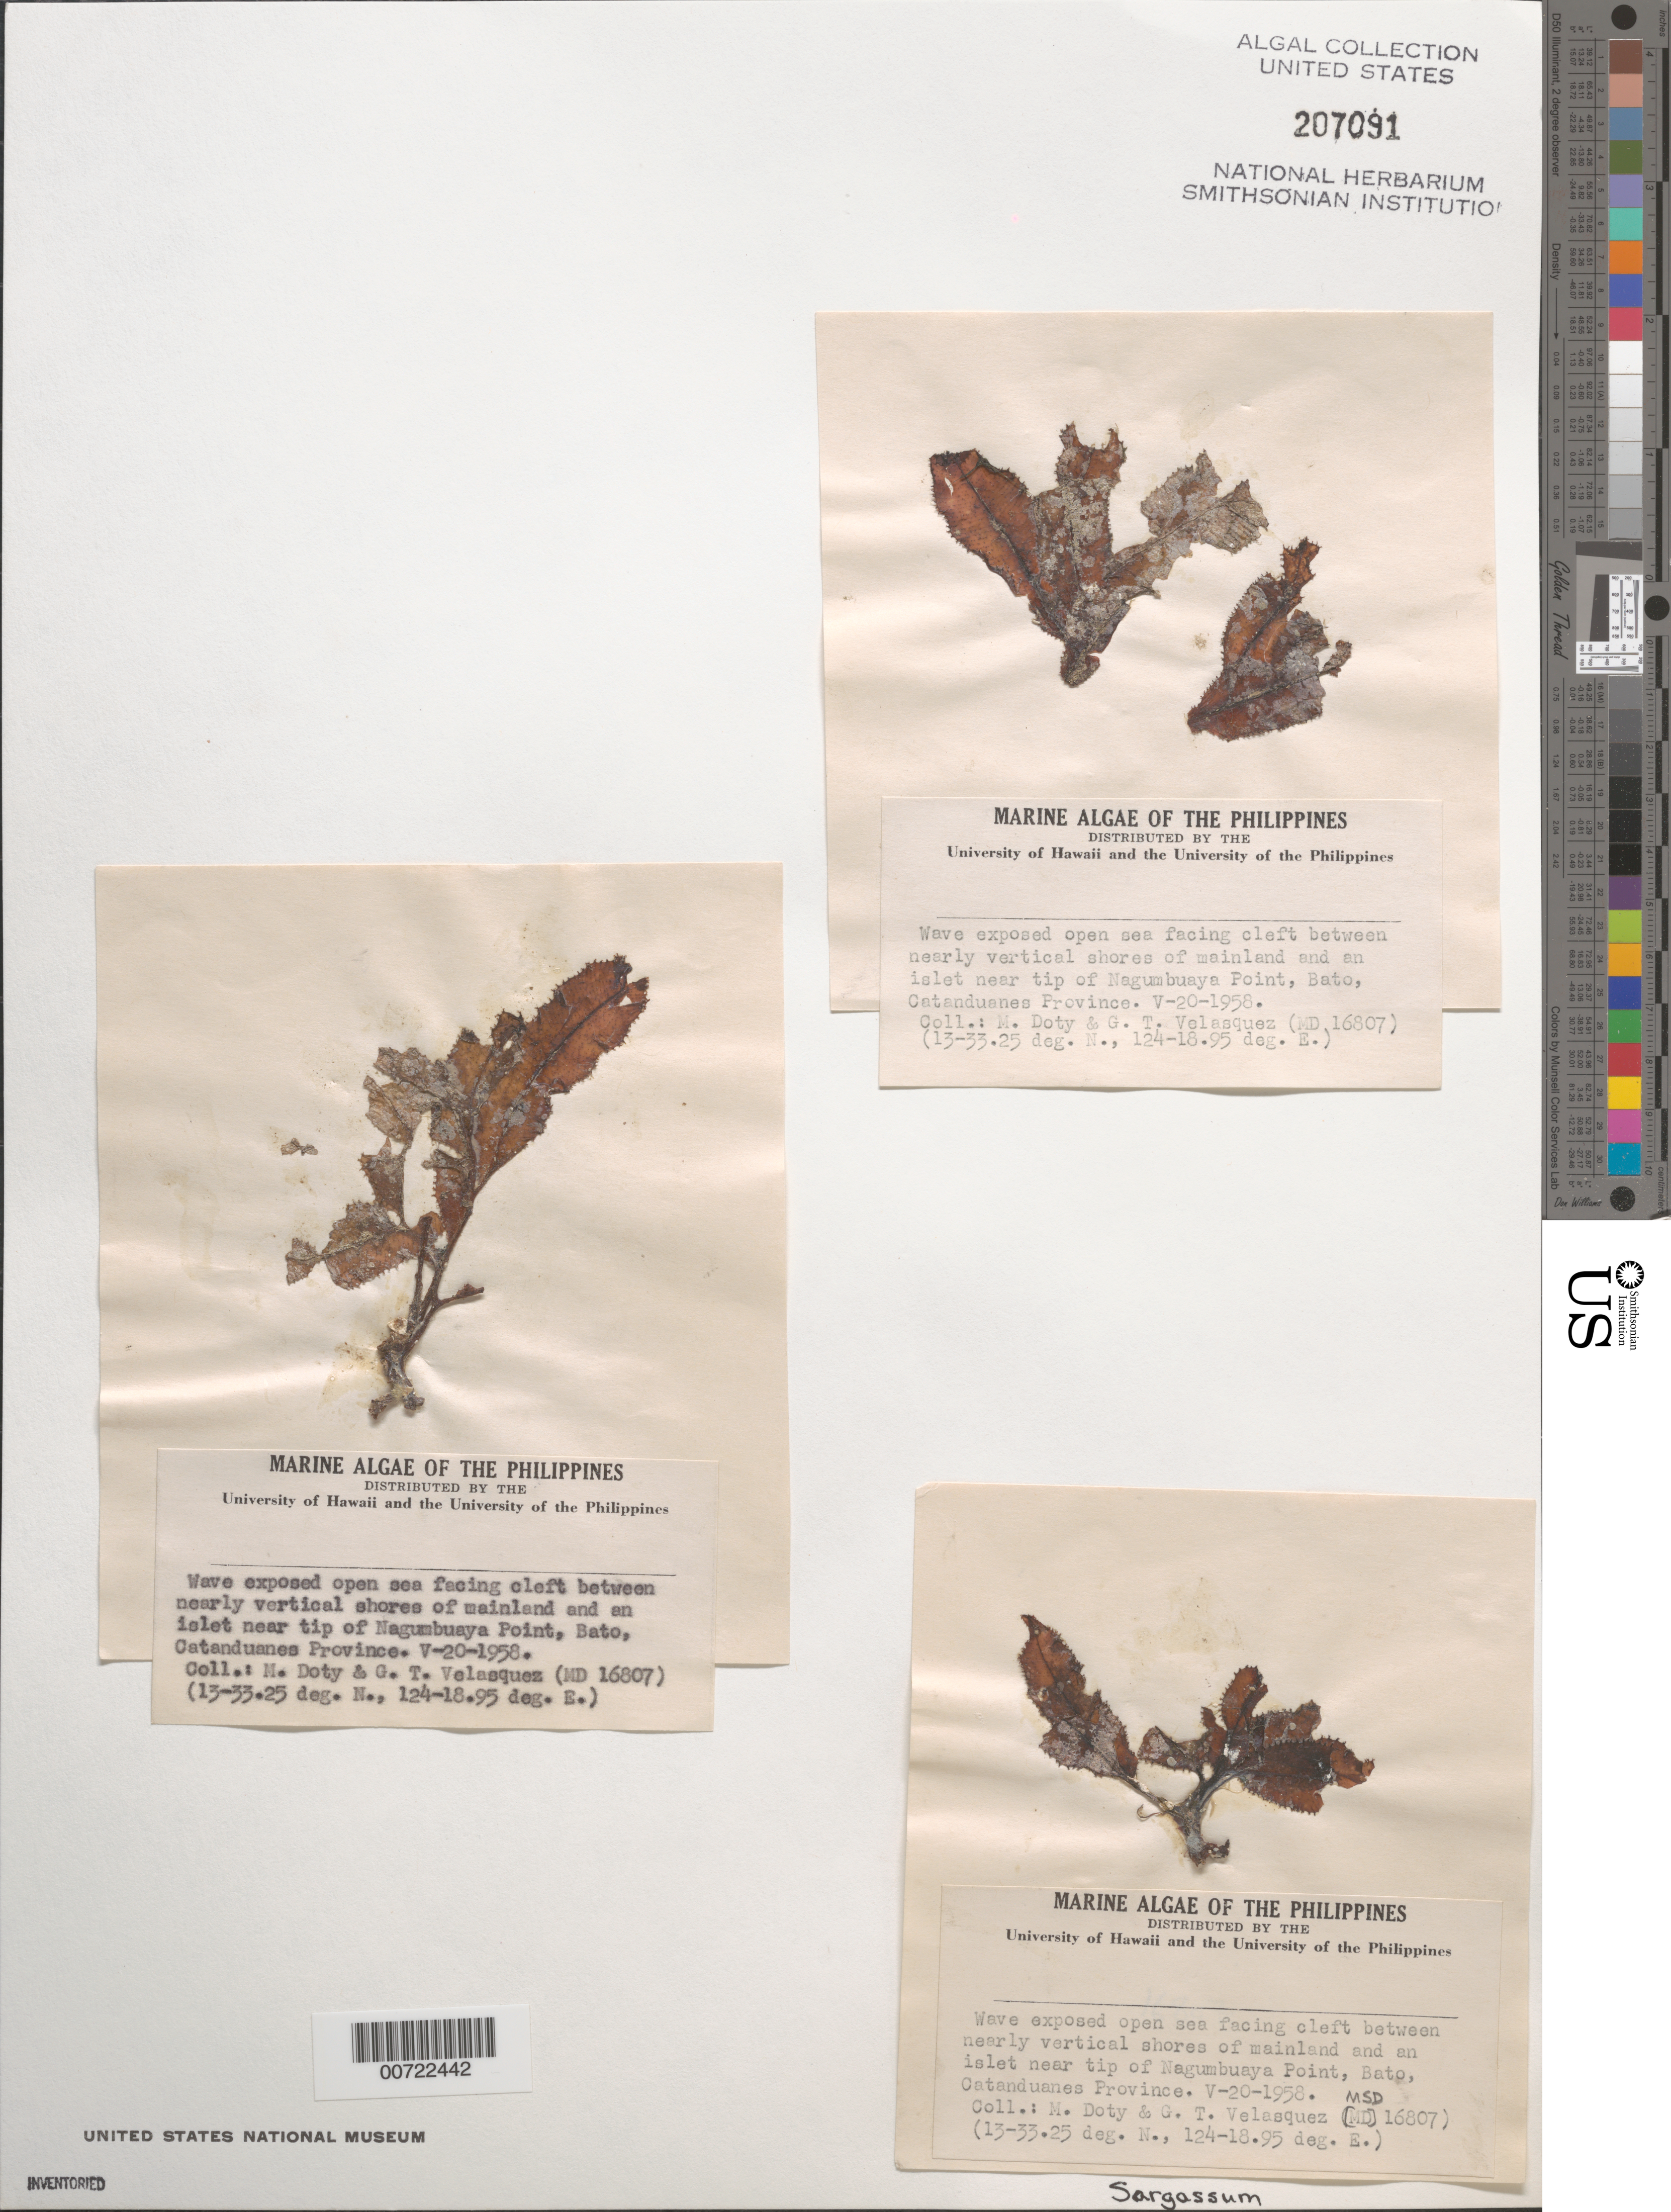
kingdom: Chromista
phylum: Ochrophyta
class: Phaeophyceae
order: Fucales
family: Sargassaceae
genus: Sargassum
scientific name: Sargassum sp.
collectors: M. S. Doty & G. Velasquez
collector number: MSD 16807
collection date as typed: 20 May 1958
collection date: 1958-05-20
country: Philippines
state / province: Bicol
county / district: Catanduanes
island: Catanduanes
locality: Bato, near tip of Nagumbuaya Point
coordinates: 13-33.25 deg. N., 124-18.95 deg. E.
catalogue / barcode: US 207091